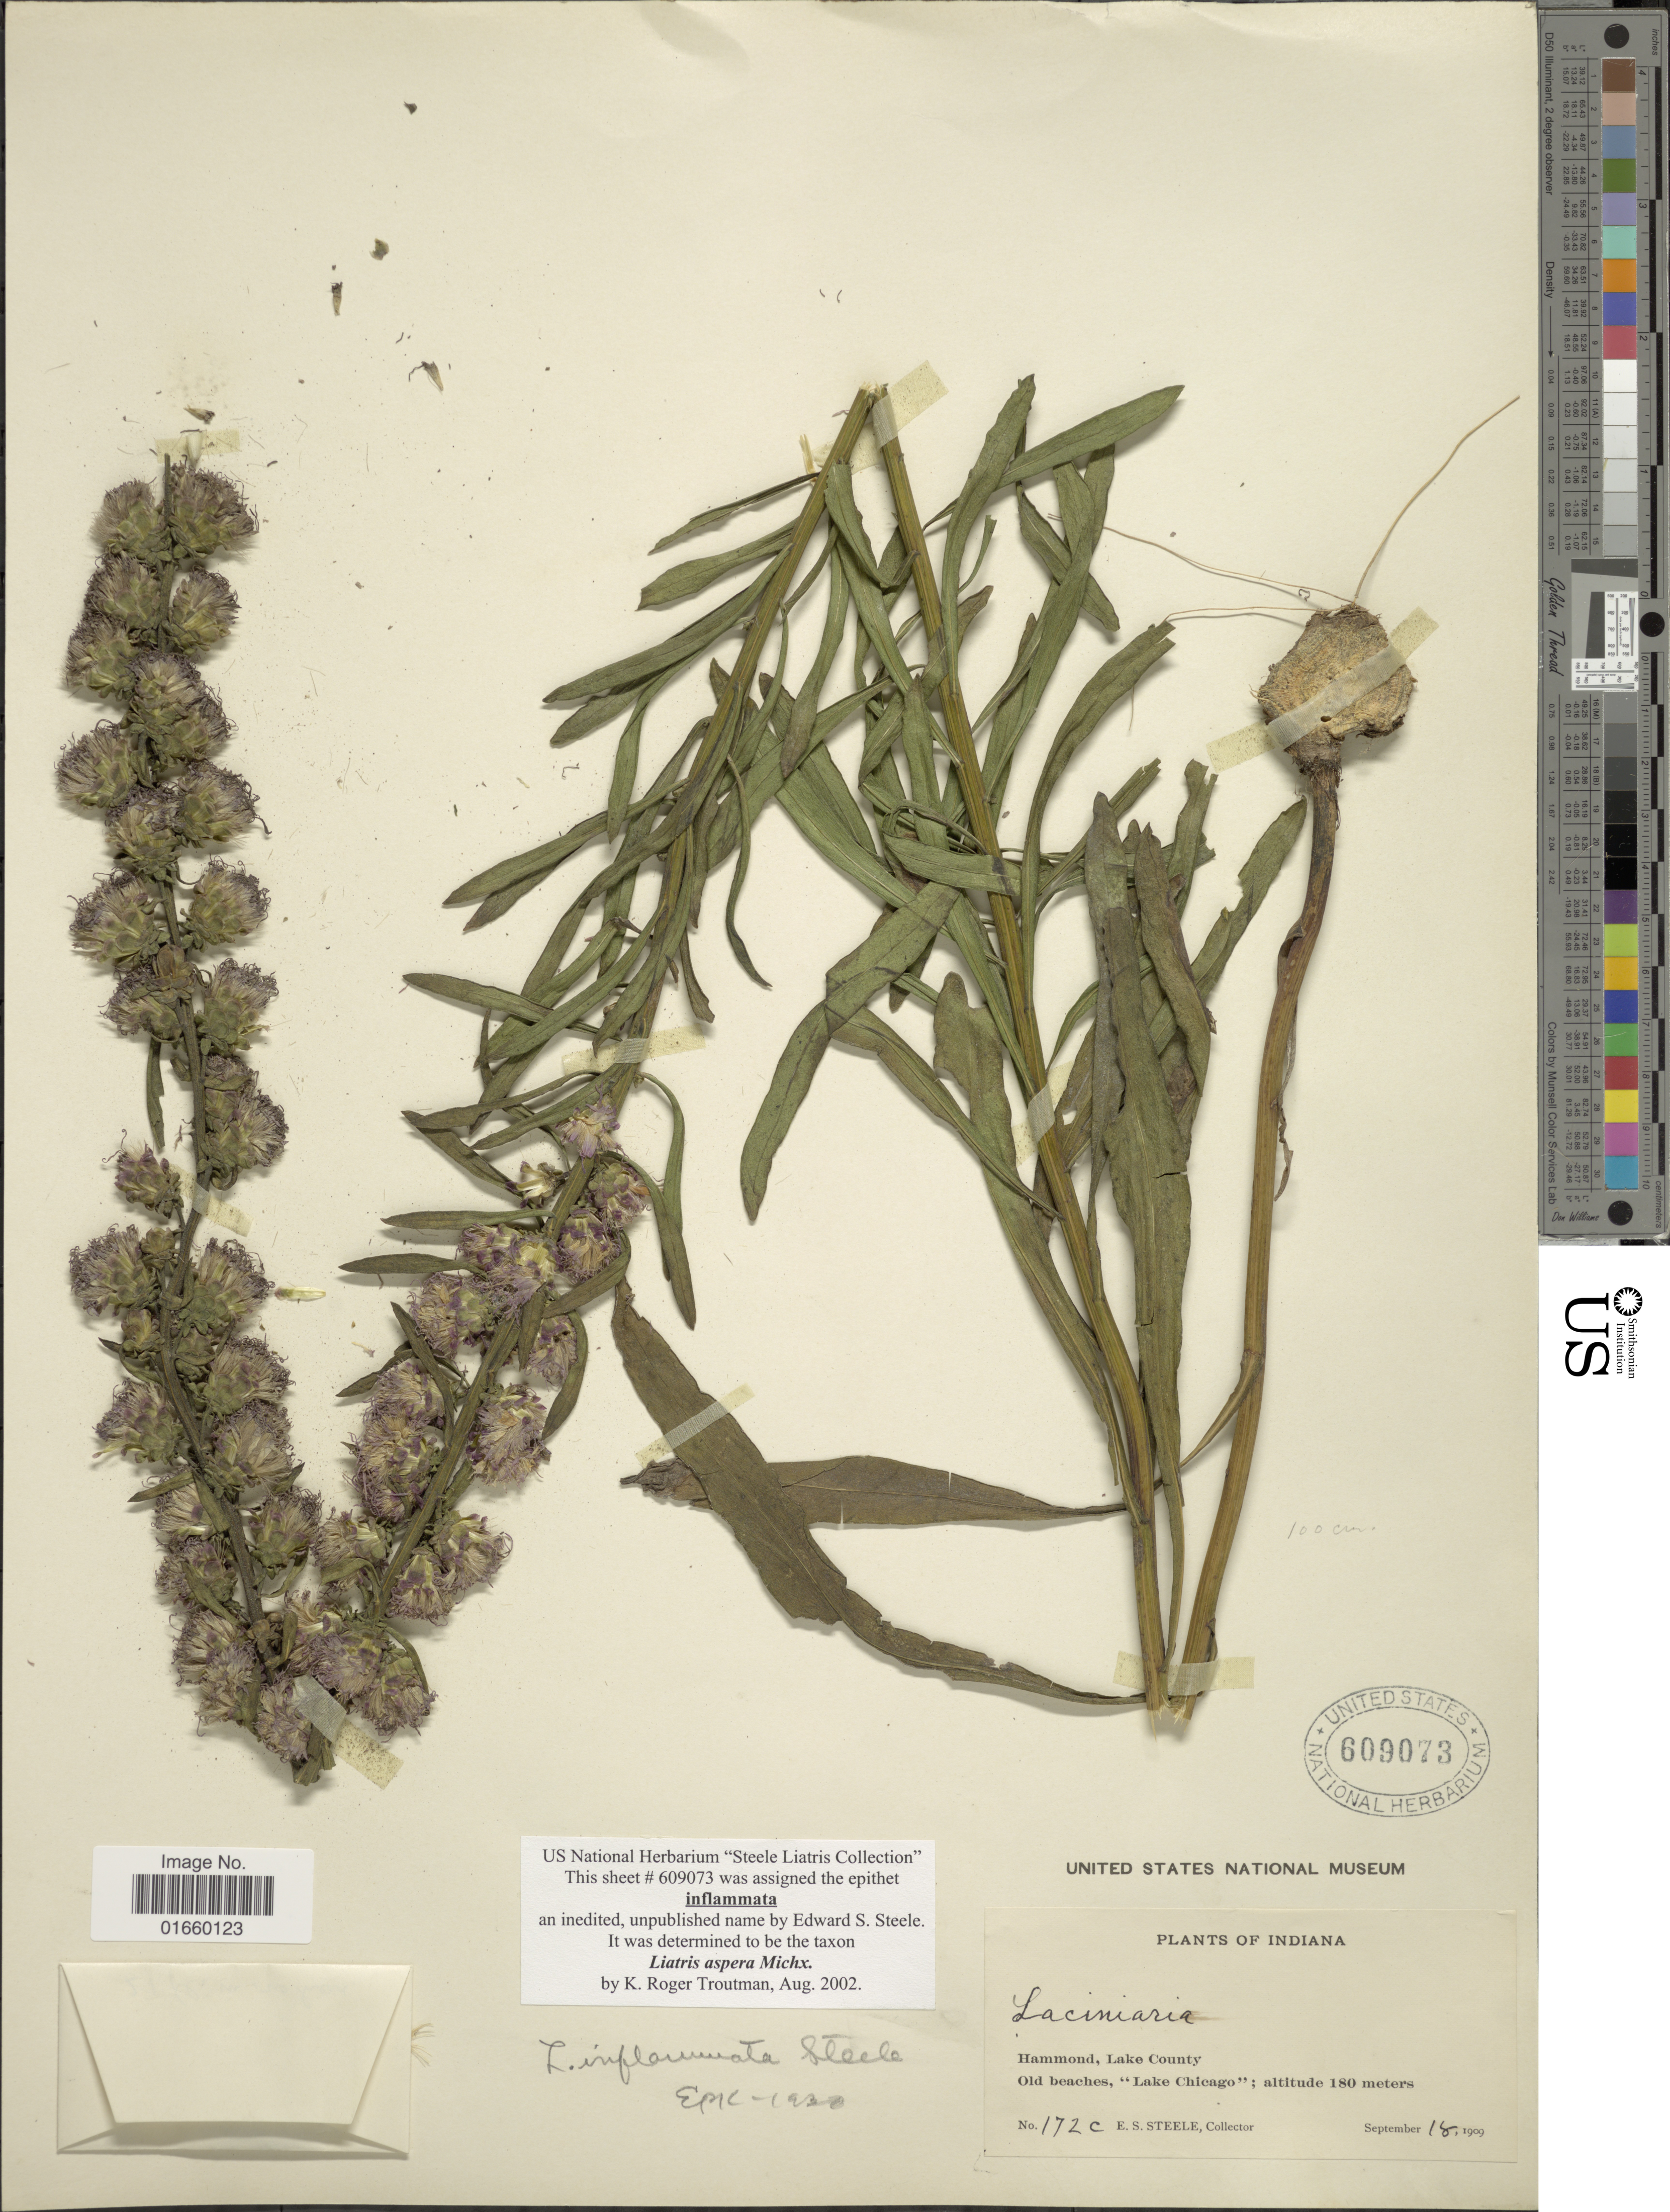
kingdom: Plantae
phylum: Tracheophyta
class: Magnoliopsida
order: Asterales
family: Asteraceae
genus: Liatris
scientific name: Liatris aspera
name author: Michx.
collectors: E. Steele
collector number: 172c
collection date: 1909-09-18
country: United States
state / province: Indiana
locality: Hammond, Lake County, Old Beaches, "Lake Chicago"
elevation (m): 180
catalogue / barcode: US 609073